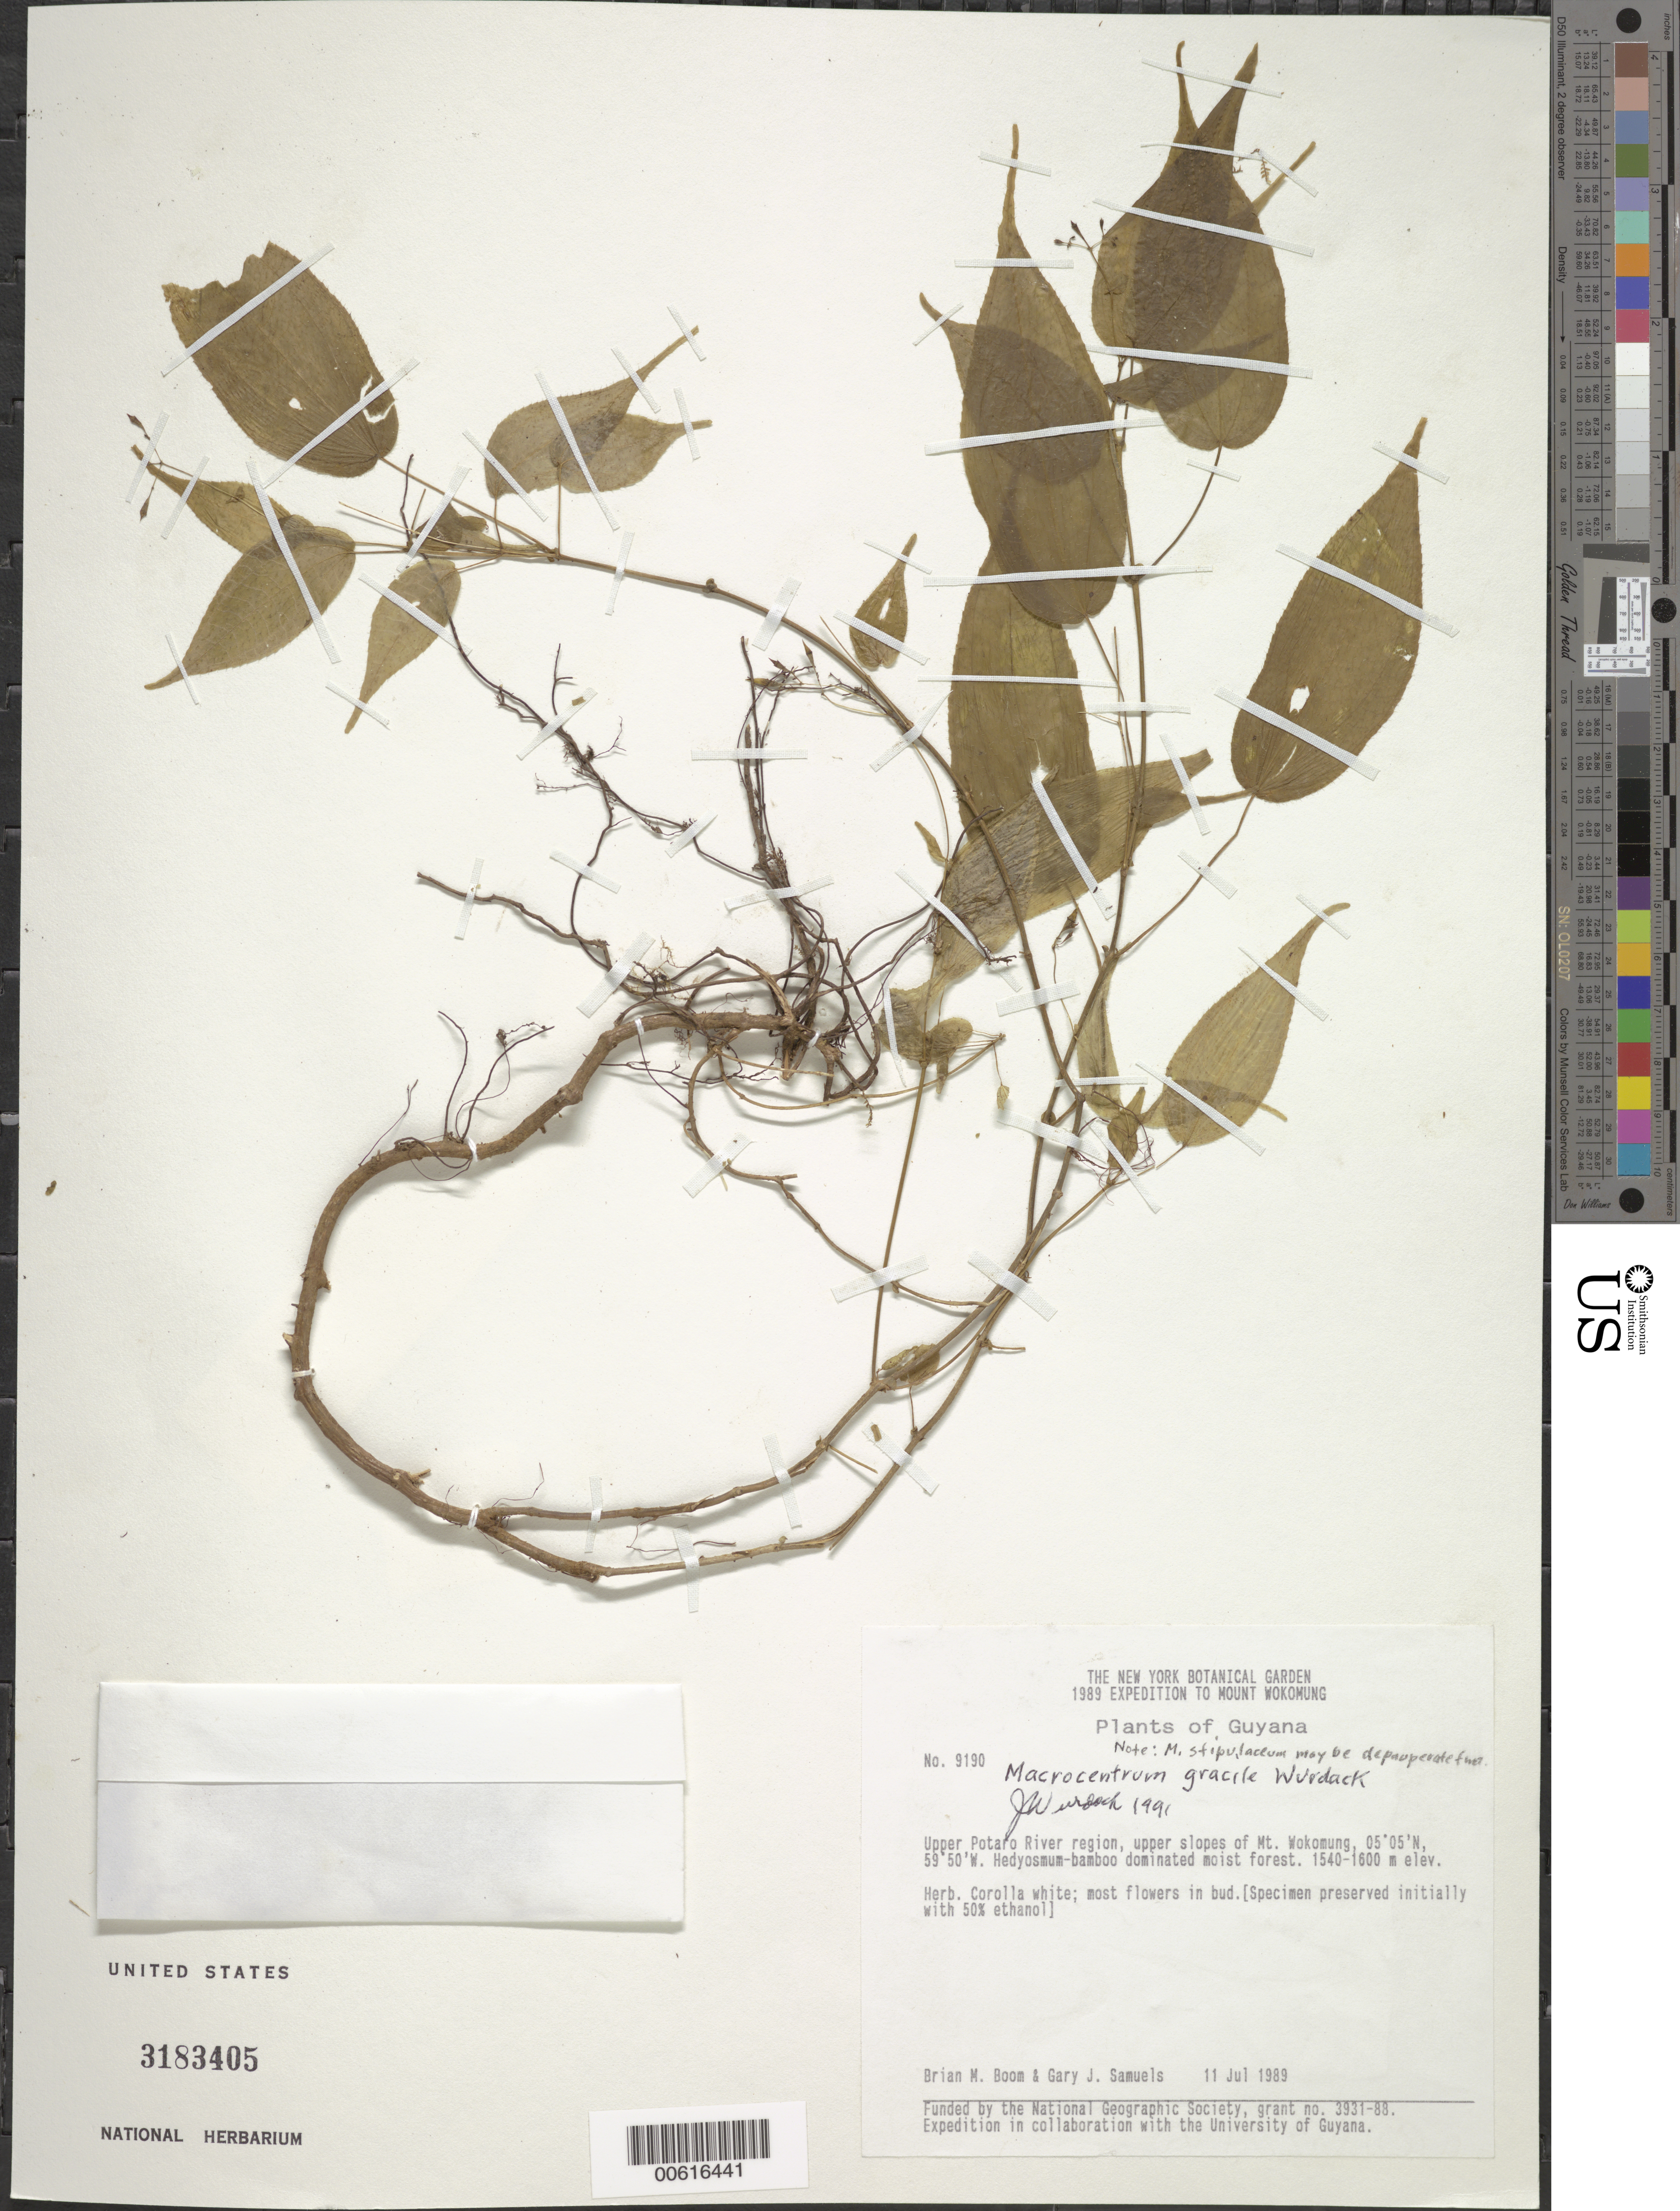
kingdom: Plantae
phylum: Tracheophyta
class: Magnoliopsida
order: Myrtales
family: Melastomataceae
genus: Macrocentrum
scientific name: Macrocentrum gracile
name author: Wurdack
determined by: Wurdack, John J., (US), US (UNITED STATES)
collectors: B. M. Boom & G. Samuels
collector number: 9190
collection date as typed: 11-Jul-89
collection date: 1989-07-11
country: Guyana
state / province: Potaro-Siparuni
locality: Mt. Wokomung, upper slopes, upper Potaro River region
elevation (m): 1540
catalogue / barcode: US 3183405